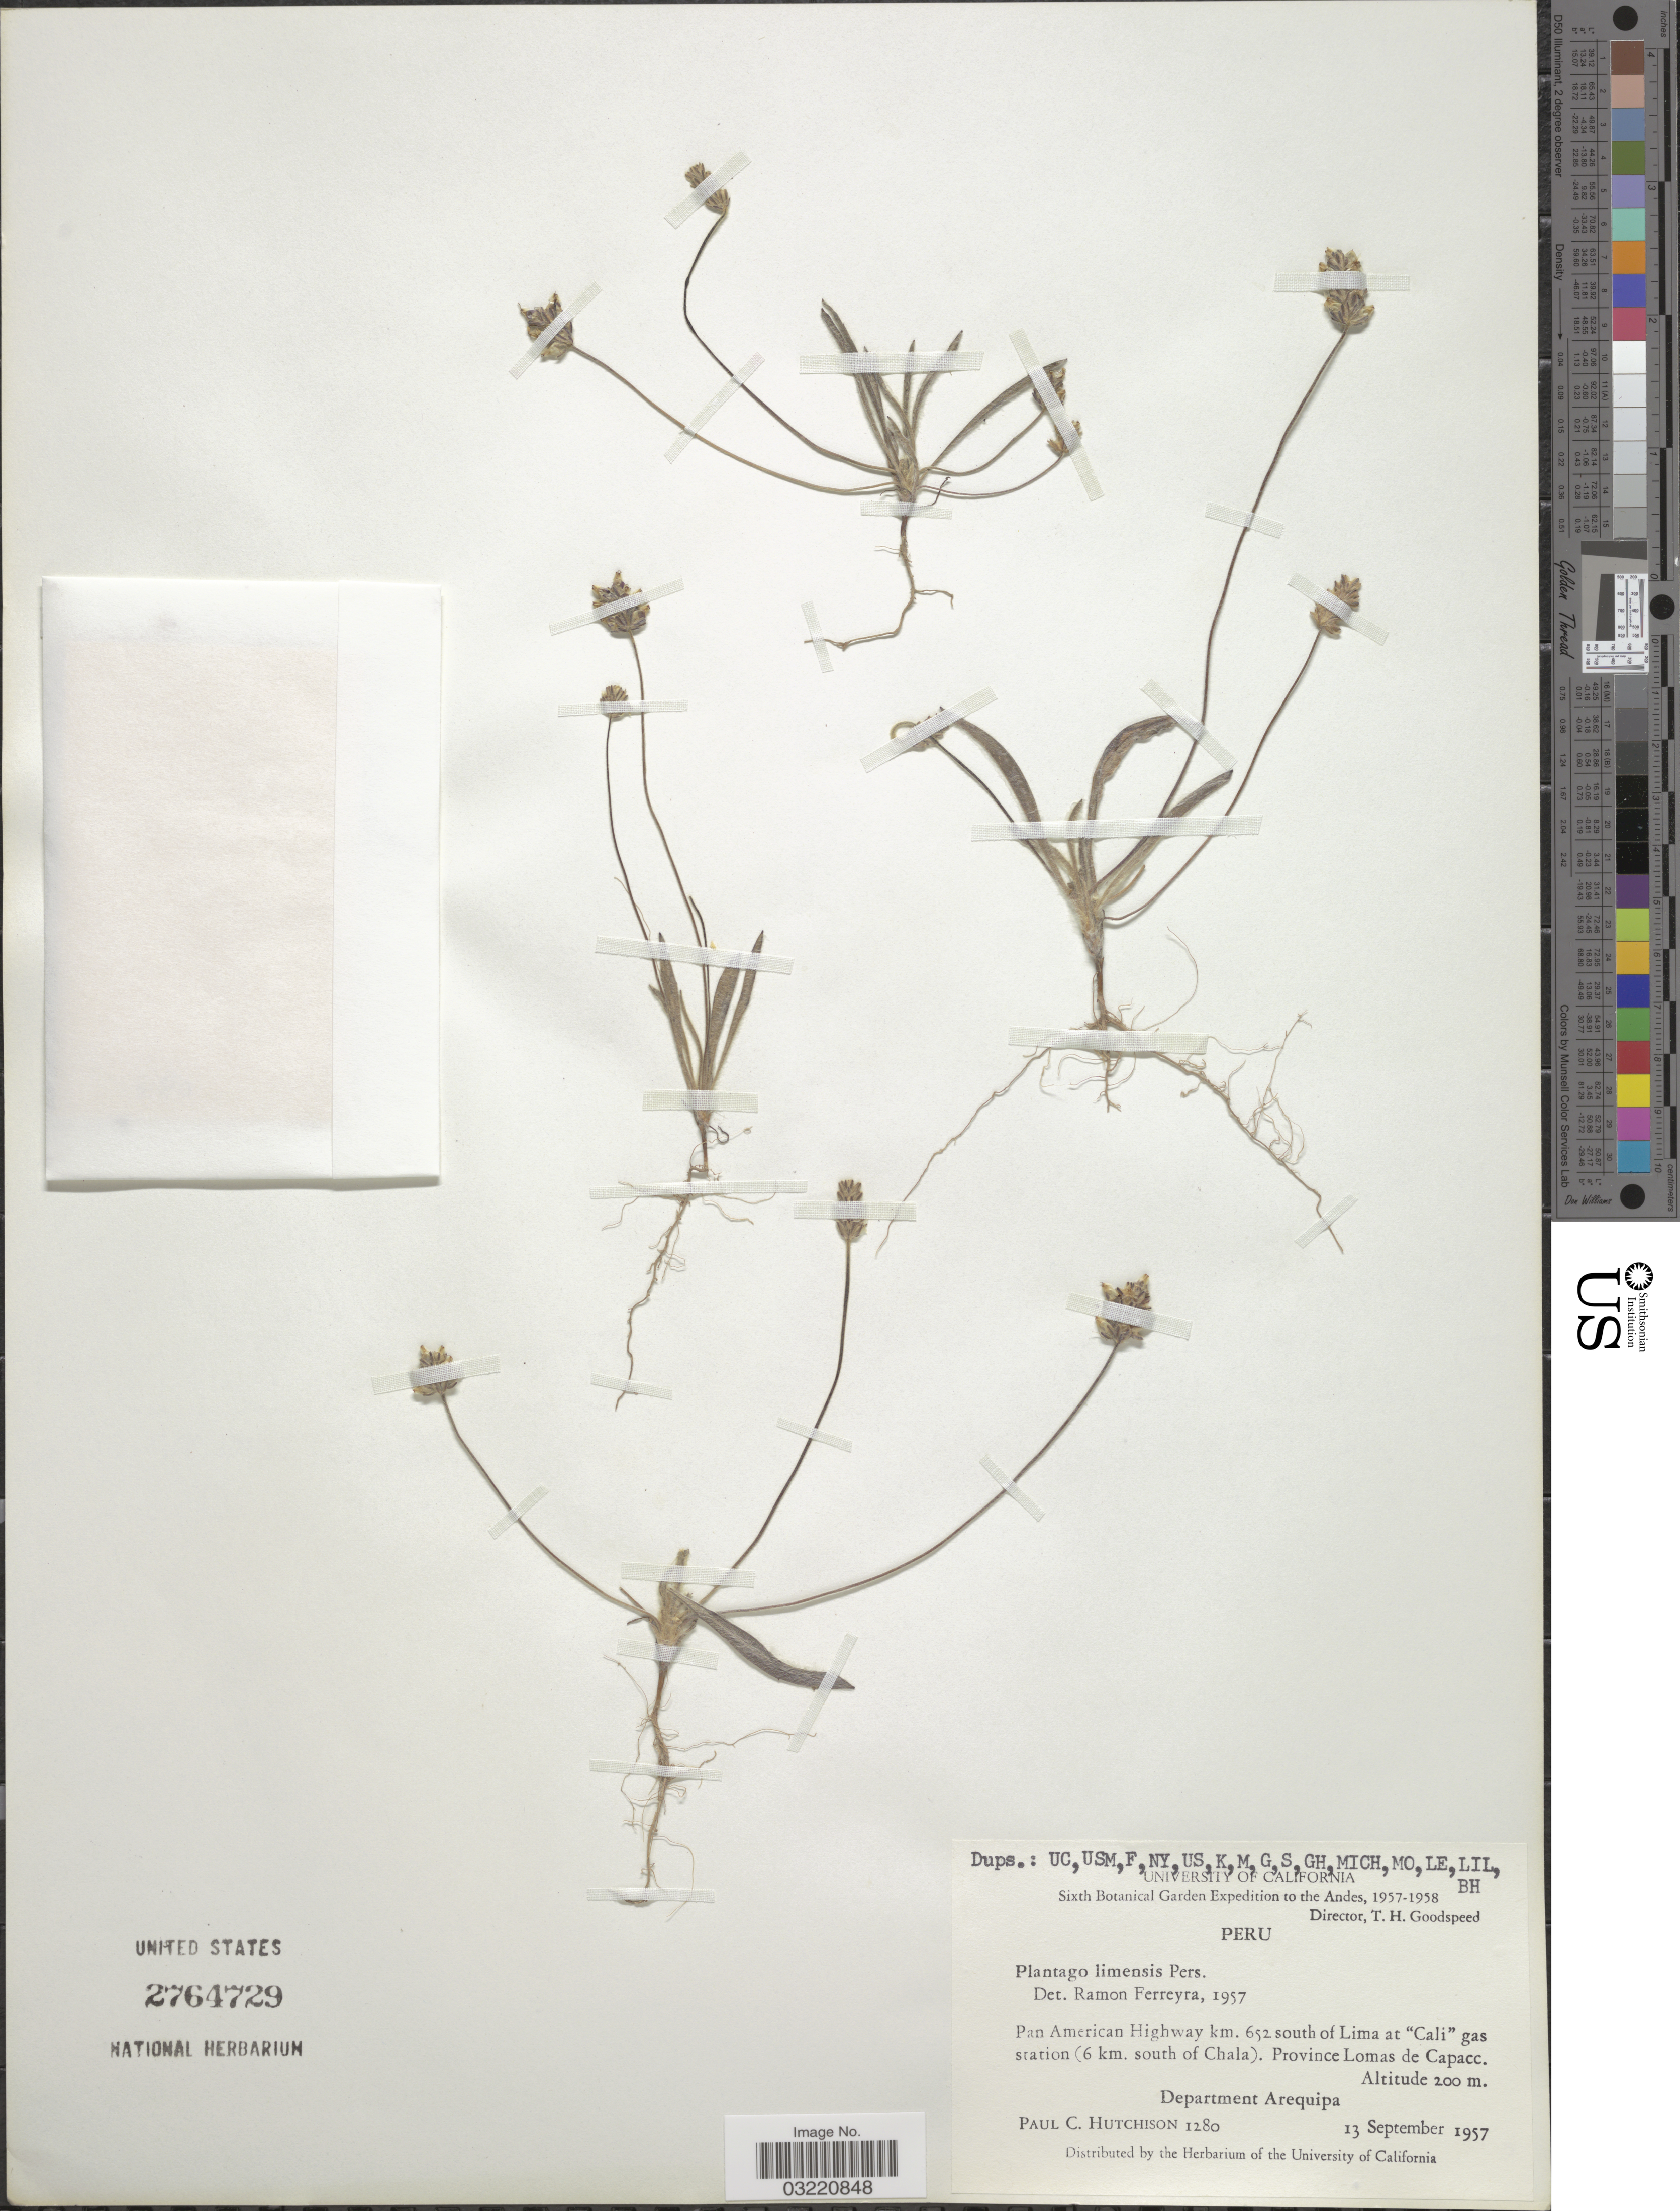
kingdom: Plantae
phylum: Tracheophyta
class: Magnoliopsida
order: Lamiales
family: Plantaginaceae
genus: Plantago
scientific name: Plantago limensis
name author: Pers.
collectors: P. C. Hutchison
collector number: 1280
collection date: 1957-09-13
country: Peru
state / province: Arequipa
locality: Pan American Highway km. 652 south of Lima at "Cali" gas station (6 km. south of Chala). Province Lomas de Capacc. Department Arequipa.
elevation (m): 200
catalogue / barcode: US 2764729